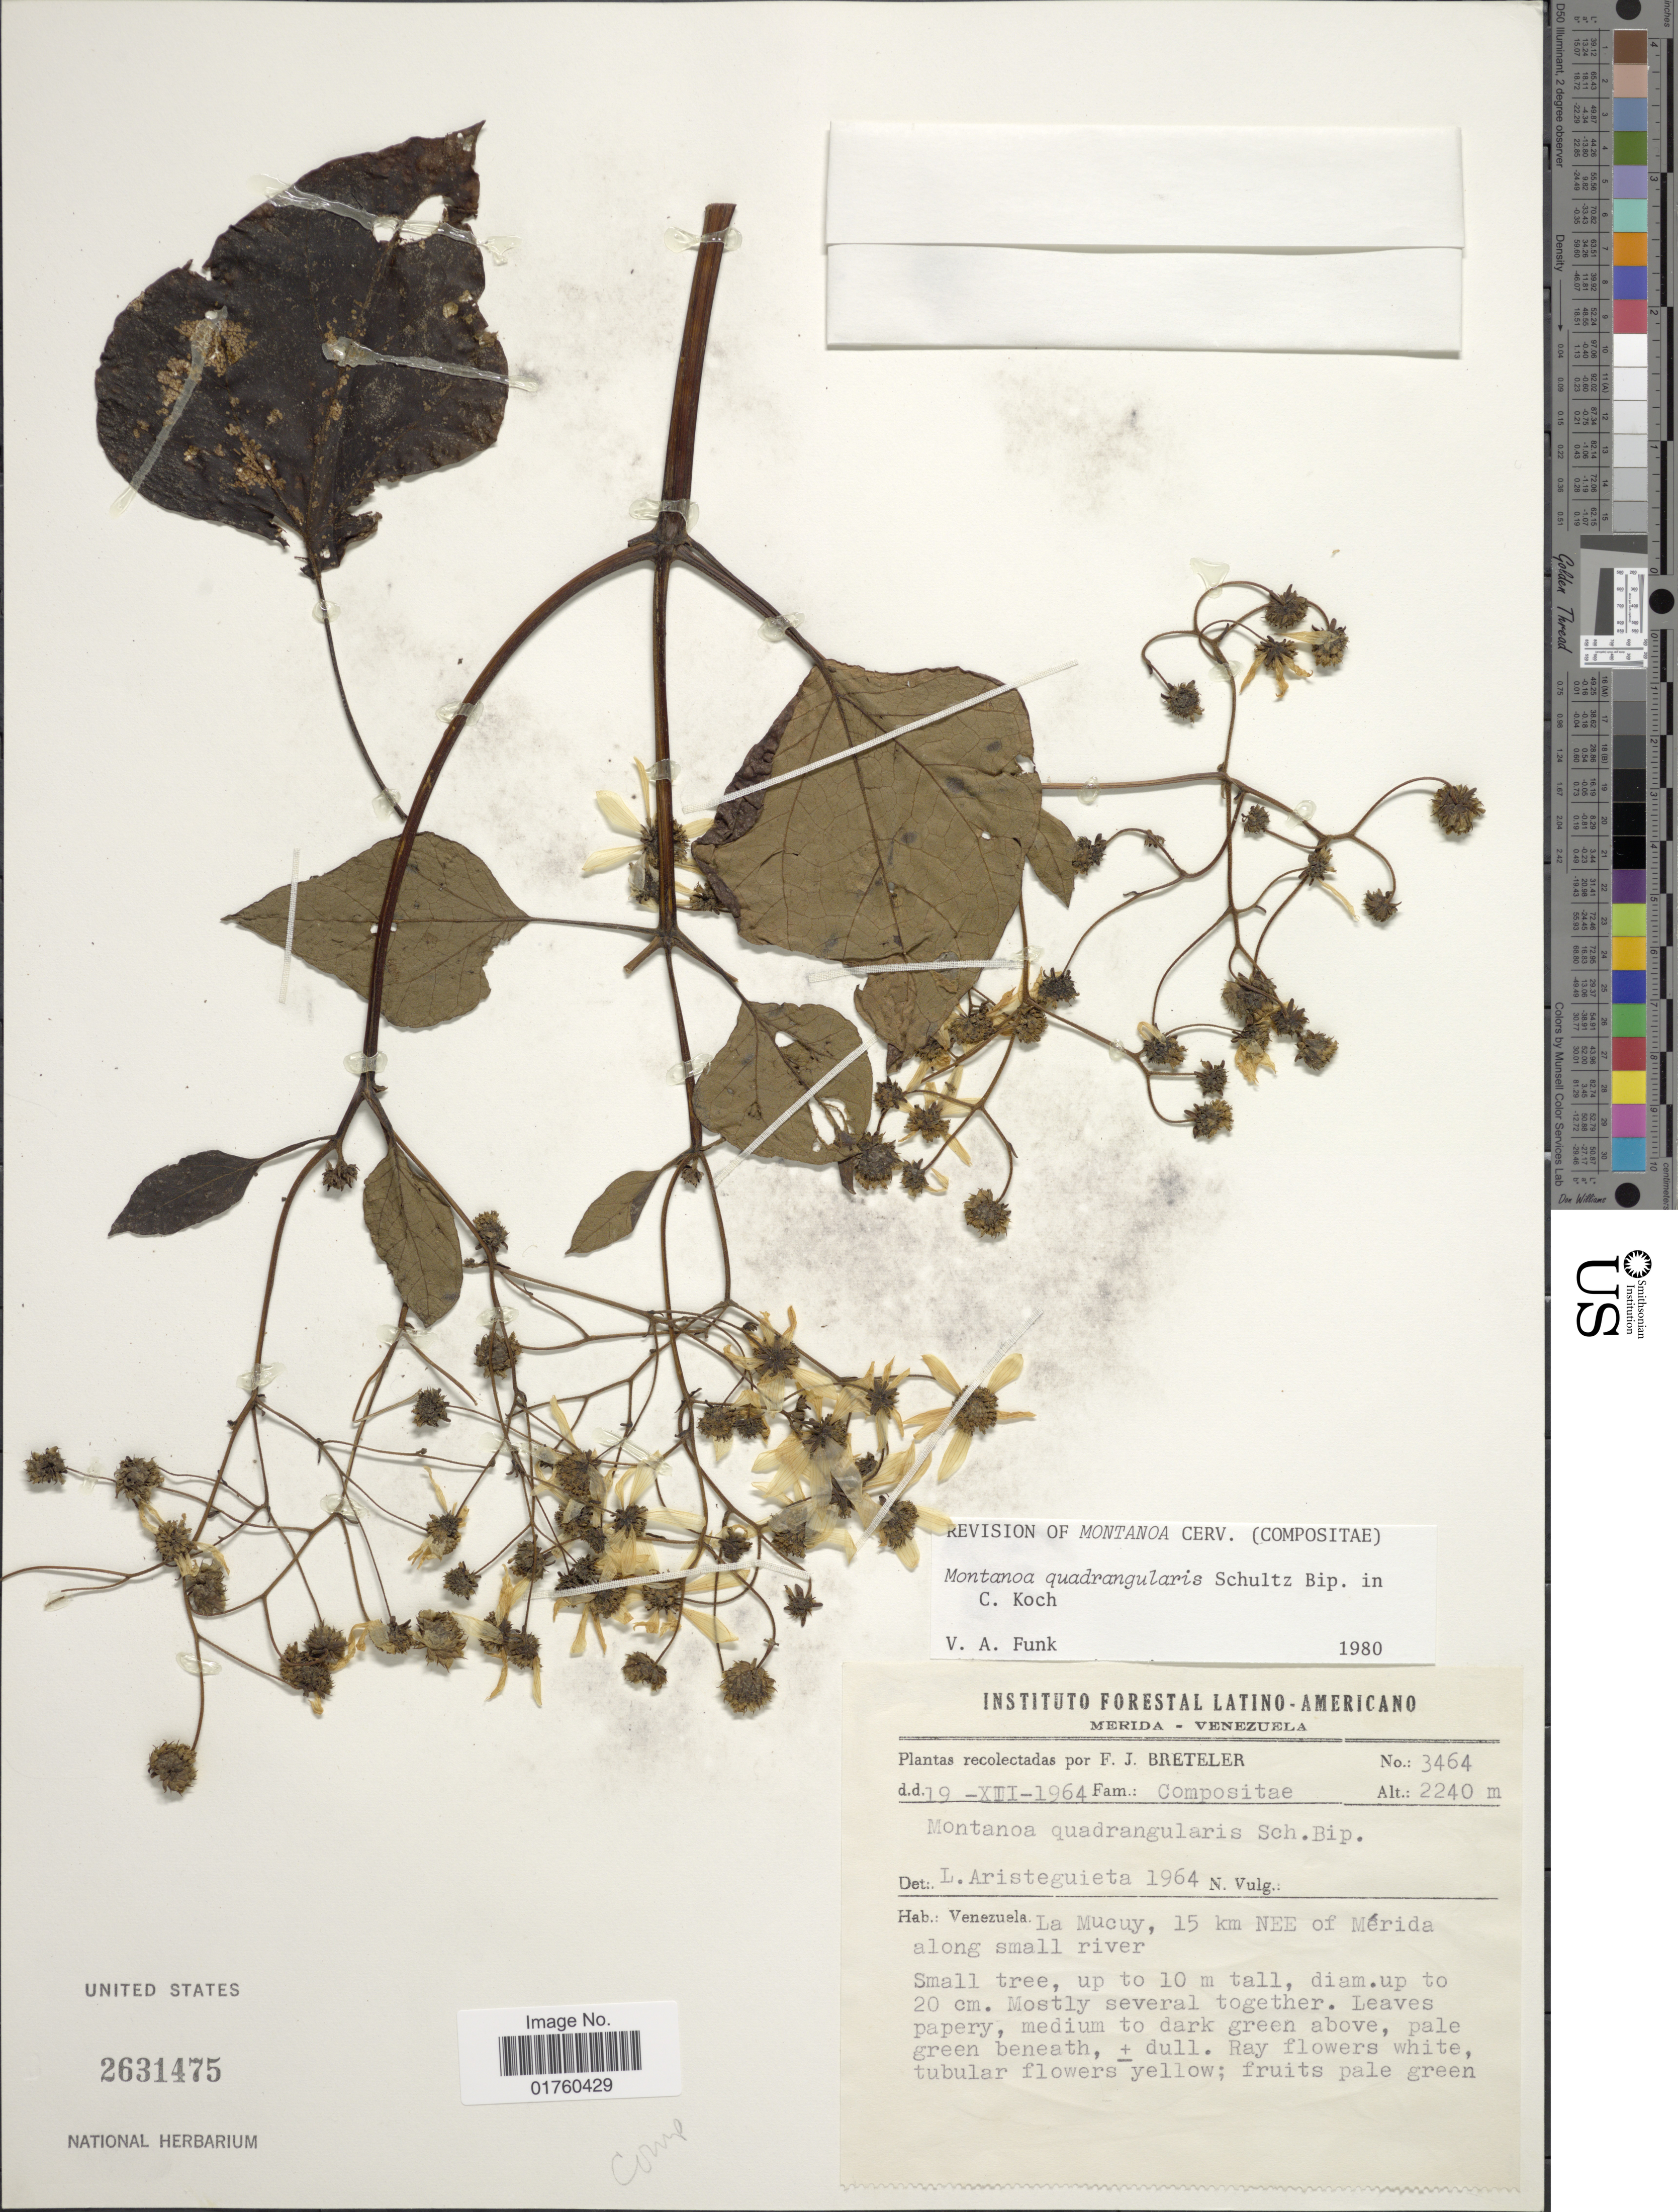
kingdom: Plantae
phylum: Tracheophyta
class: Magnoliopsida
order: Asterales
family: Asteraceae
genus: Montanoa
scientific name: Montanoa quadrangularis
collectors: F. J. Breteler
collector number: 3464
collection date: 1964-12-19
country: Venezuela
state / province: Mérida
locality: La Mucuy, 15 km NEE of Merida along small river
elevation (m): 2240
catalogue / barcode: US 2631475